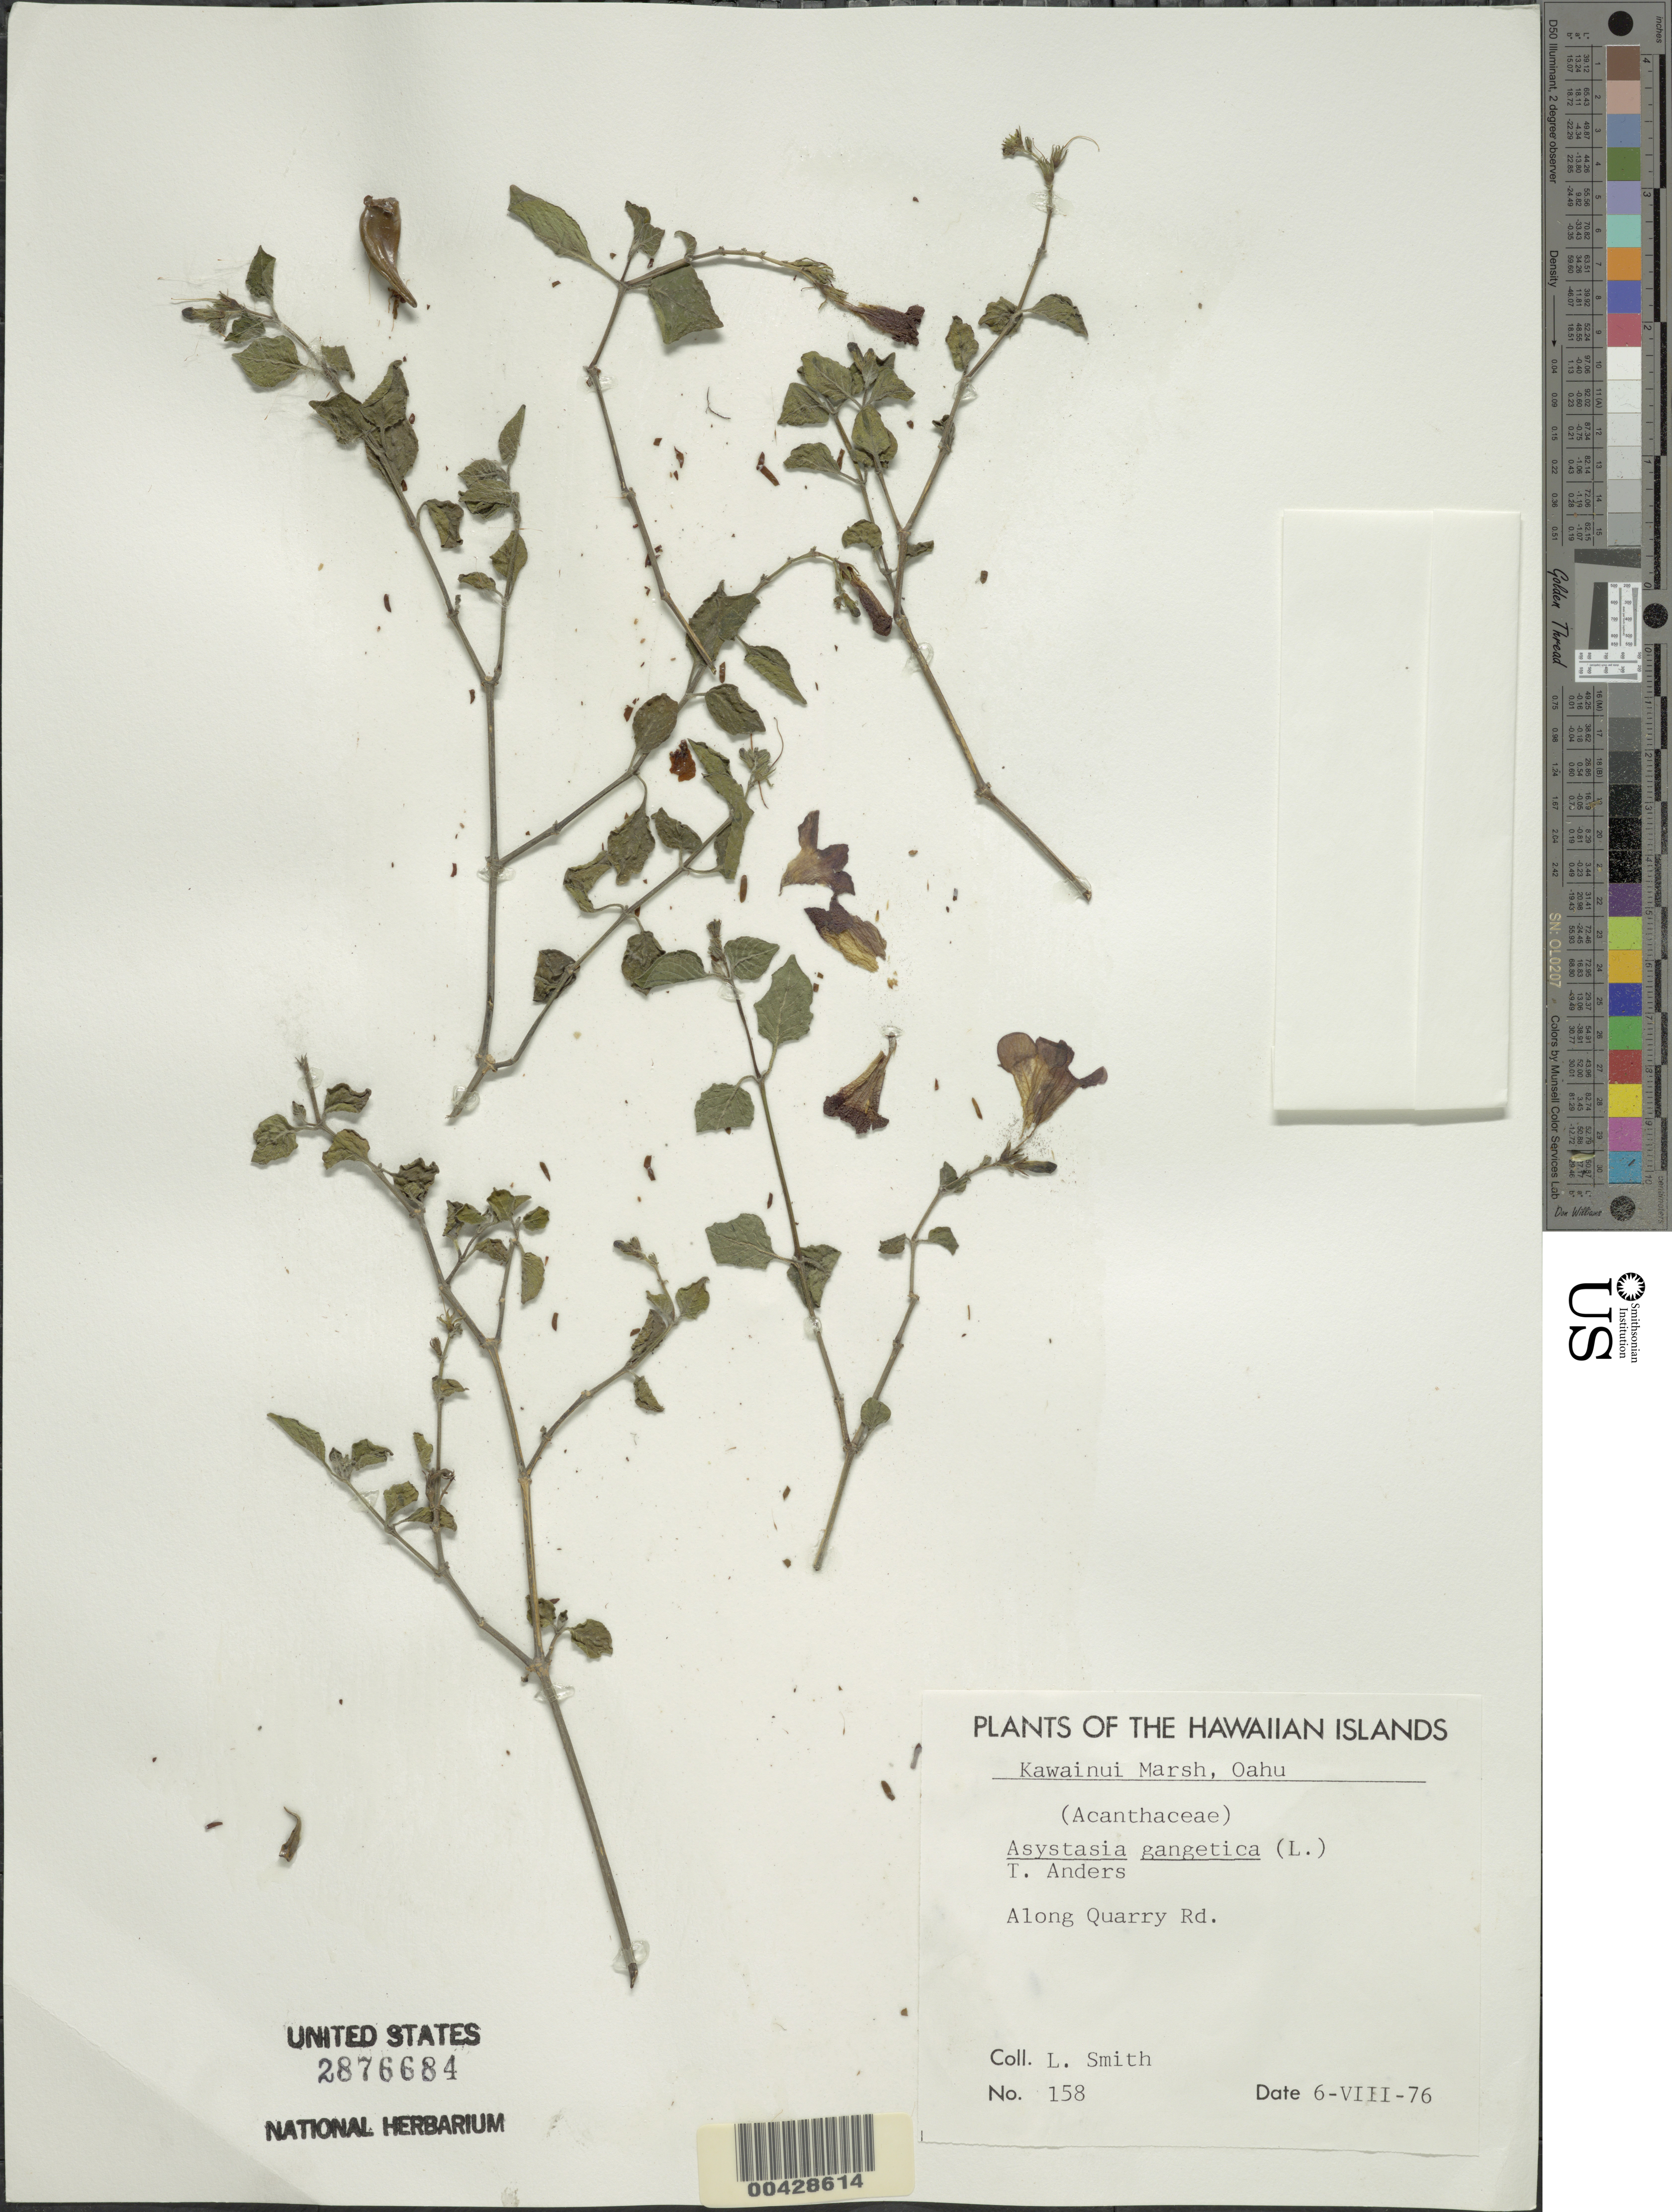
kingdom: Plantae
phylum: Tracheophyta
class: Magnoliopsida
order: Lamiales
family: Acanthaceae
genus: Asystasia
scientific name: Asystasia gangetica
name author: (L.) T. Anderson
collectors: L. Smith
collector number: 158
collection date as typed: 6 Aug 1976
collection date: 1976-08-06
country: United States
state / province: Hawaii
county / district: Honolulu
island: Oahu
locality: Kawainui Marsh, along Quarry Road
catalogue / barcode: US 2876684